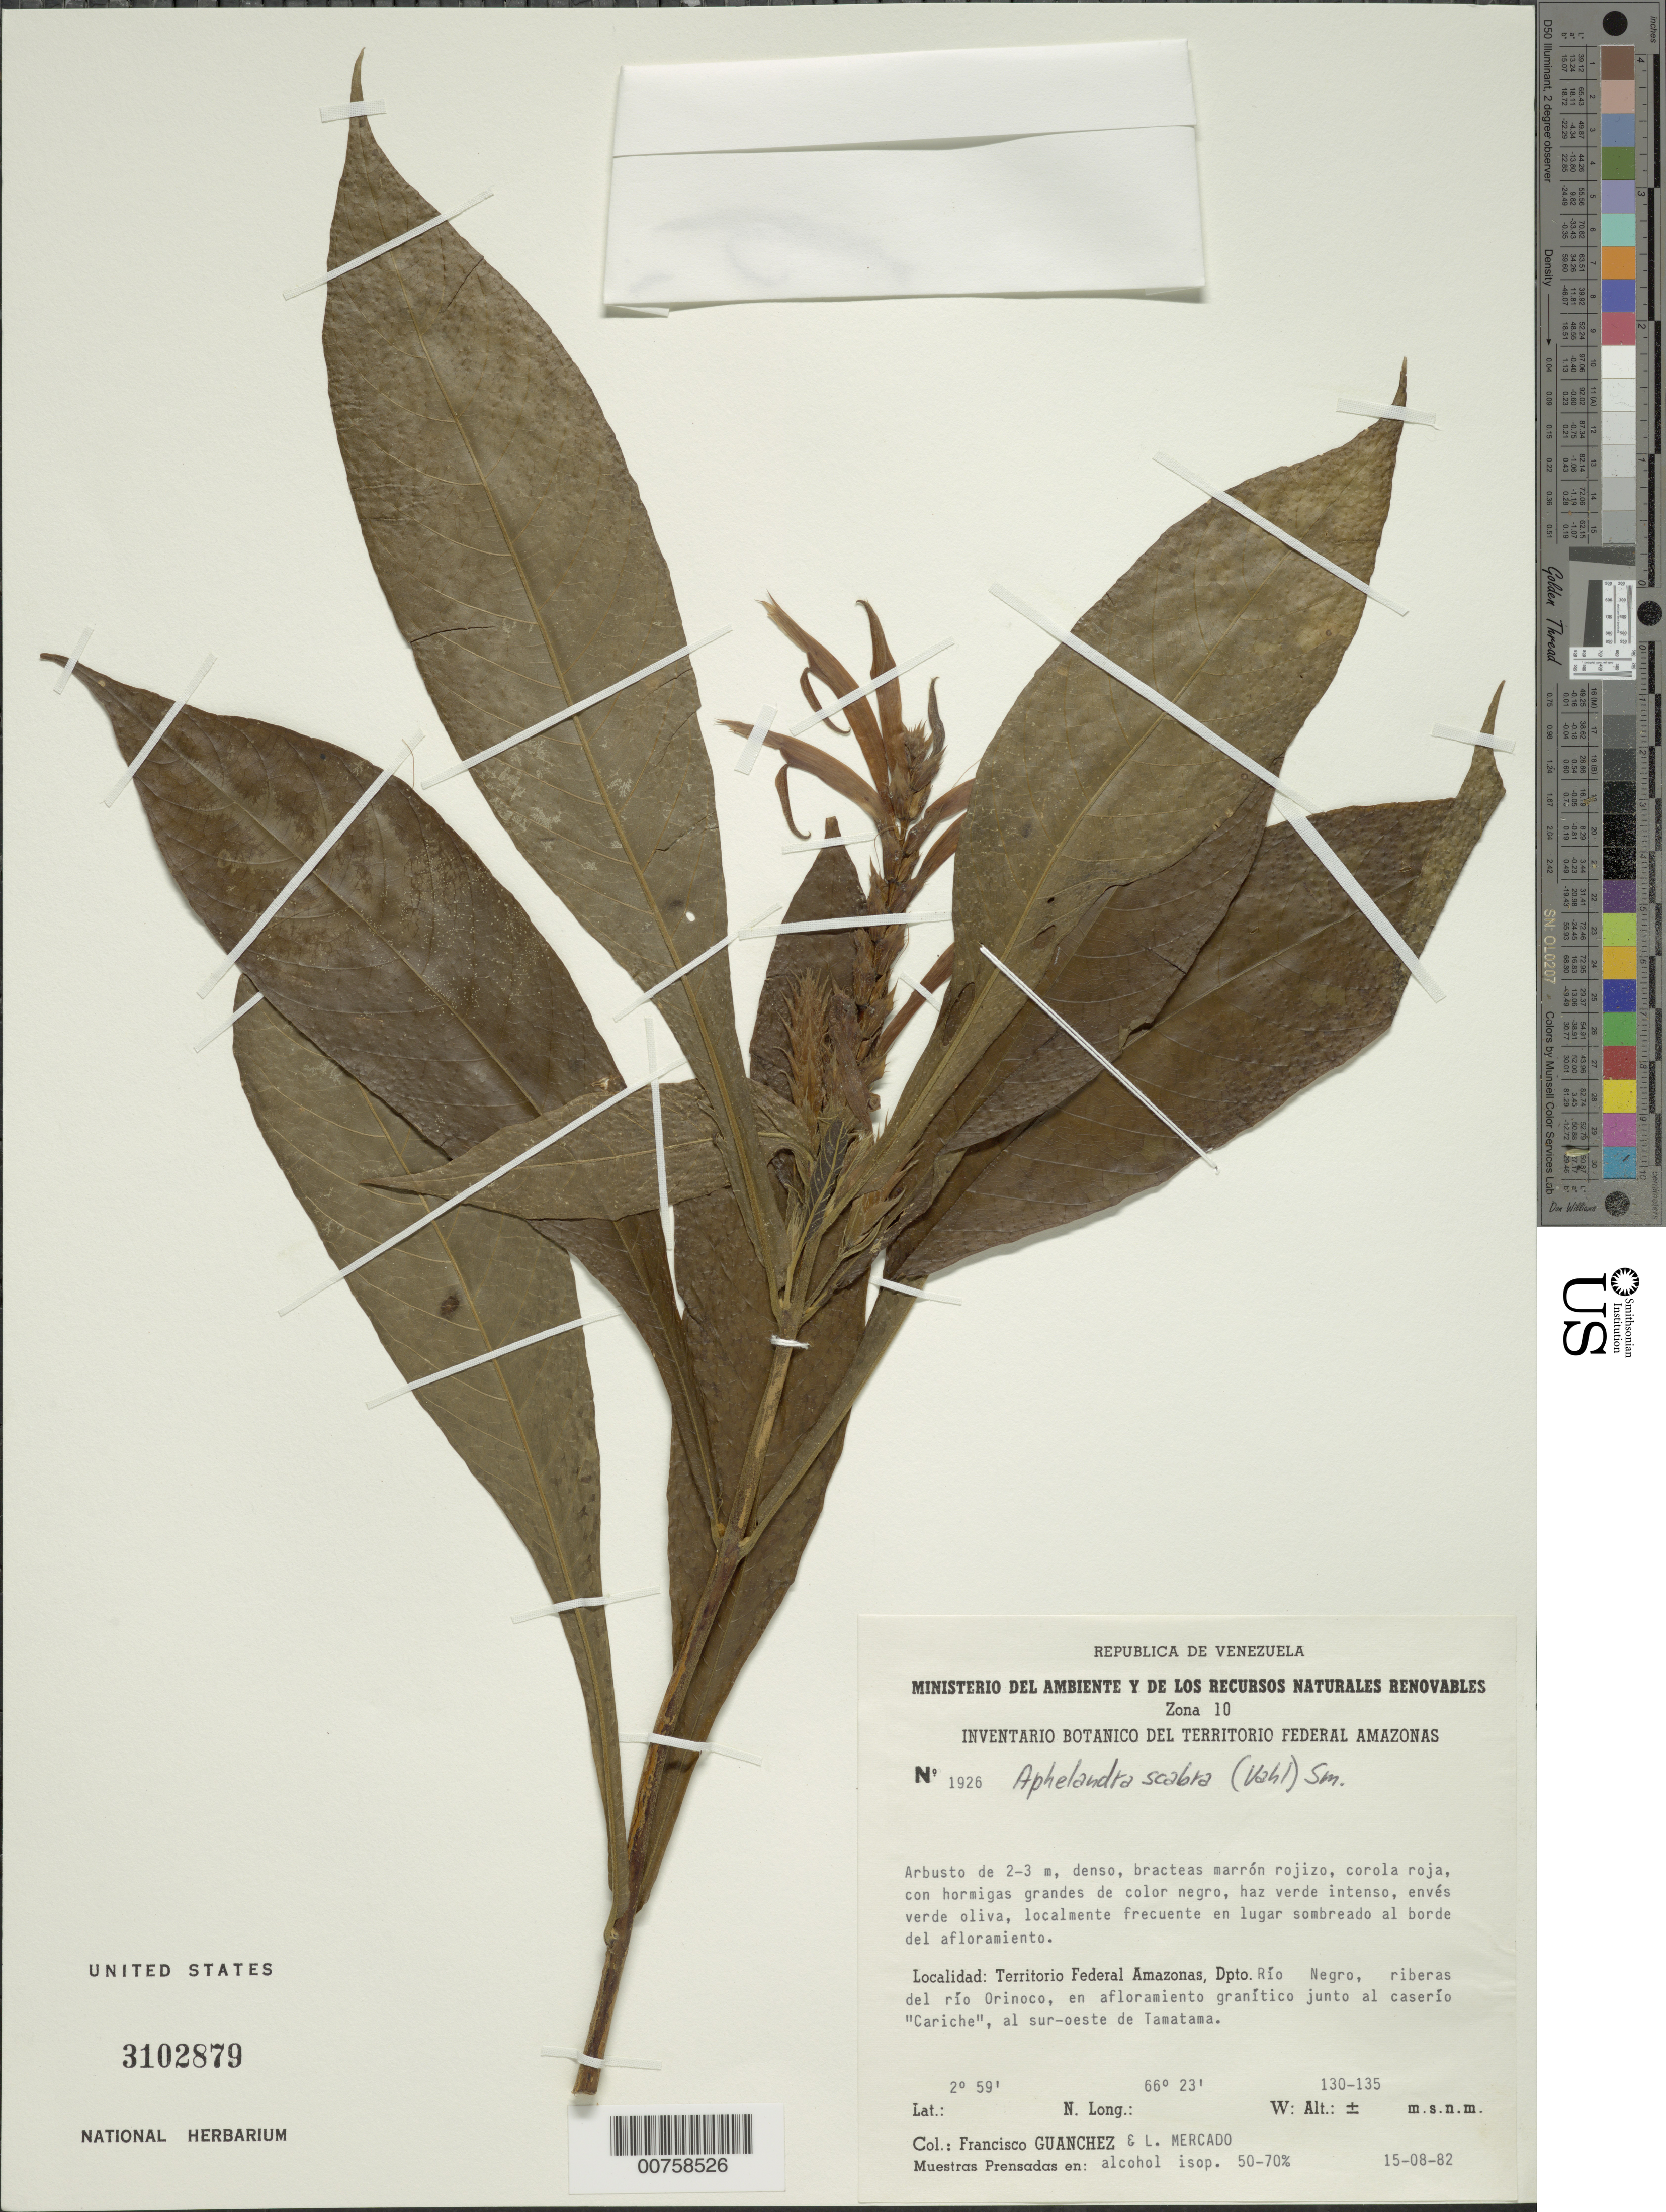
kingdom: Plantae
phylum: Tracheophyta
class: Magnoliopsida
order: Lamiales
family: Acanthaceae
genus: Aphelandra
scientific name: Aphelandra scabra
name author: (Vahl) Sm.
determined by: Wasshausen, Dieter C., (BOT), Smithsonian Institution - National Museum of Natural History (UNITED STATES)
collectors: F. Guánchez M. & L. Mercado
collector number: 1926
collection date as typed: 15-Aug-82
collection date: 1982-08-15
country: Venezuela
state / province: Amazonas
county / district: Río Negro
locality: Tamatama, al SW, junto al caserío "Cariche"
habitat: Riberas y afloramientos graniticos, lugar sombreado al borde del afloramiento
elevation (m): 130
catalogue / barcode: US 3102879